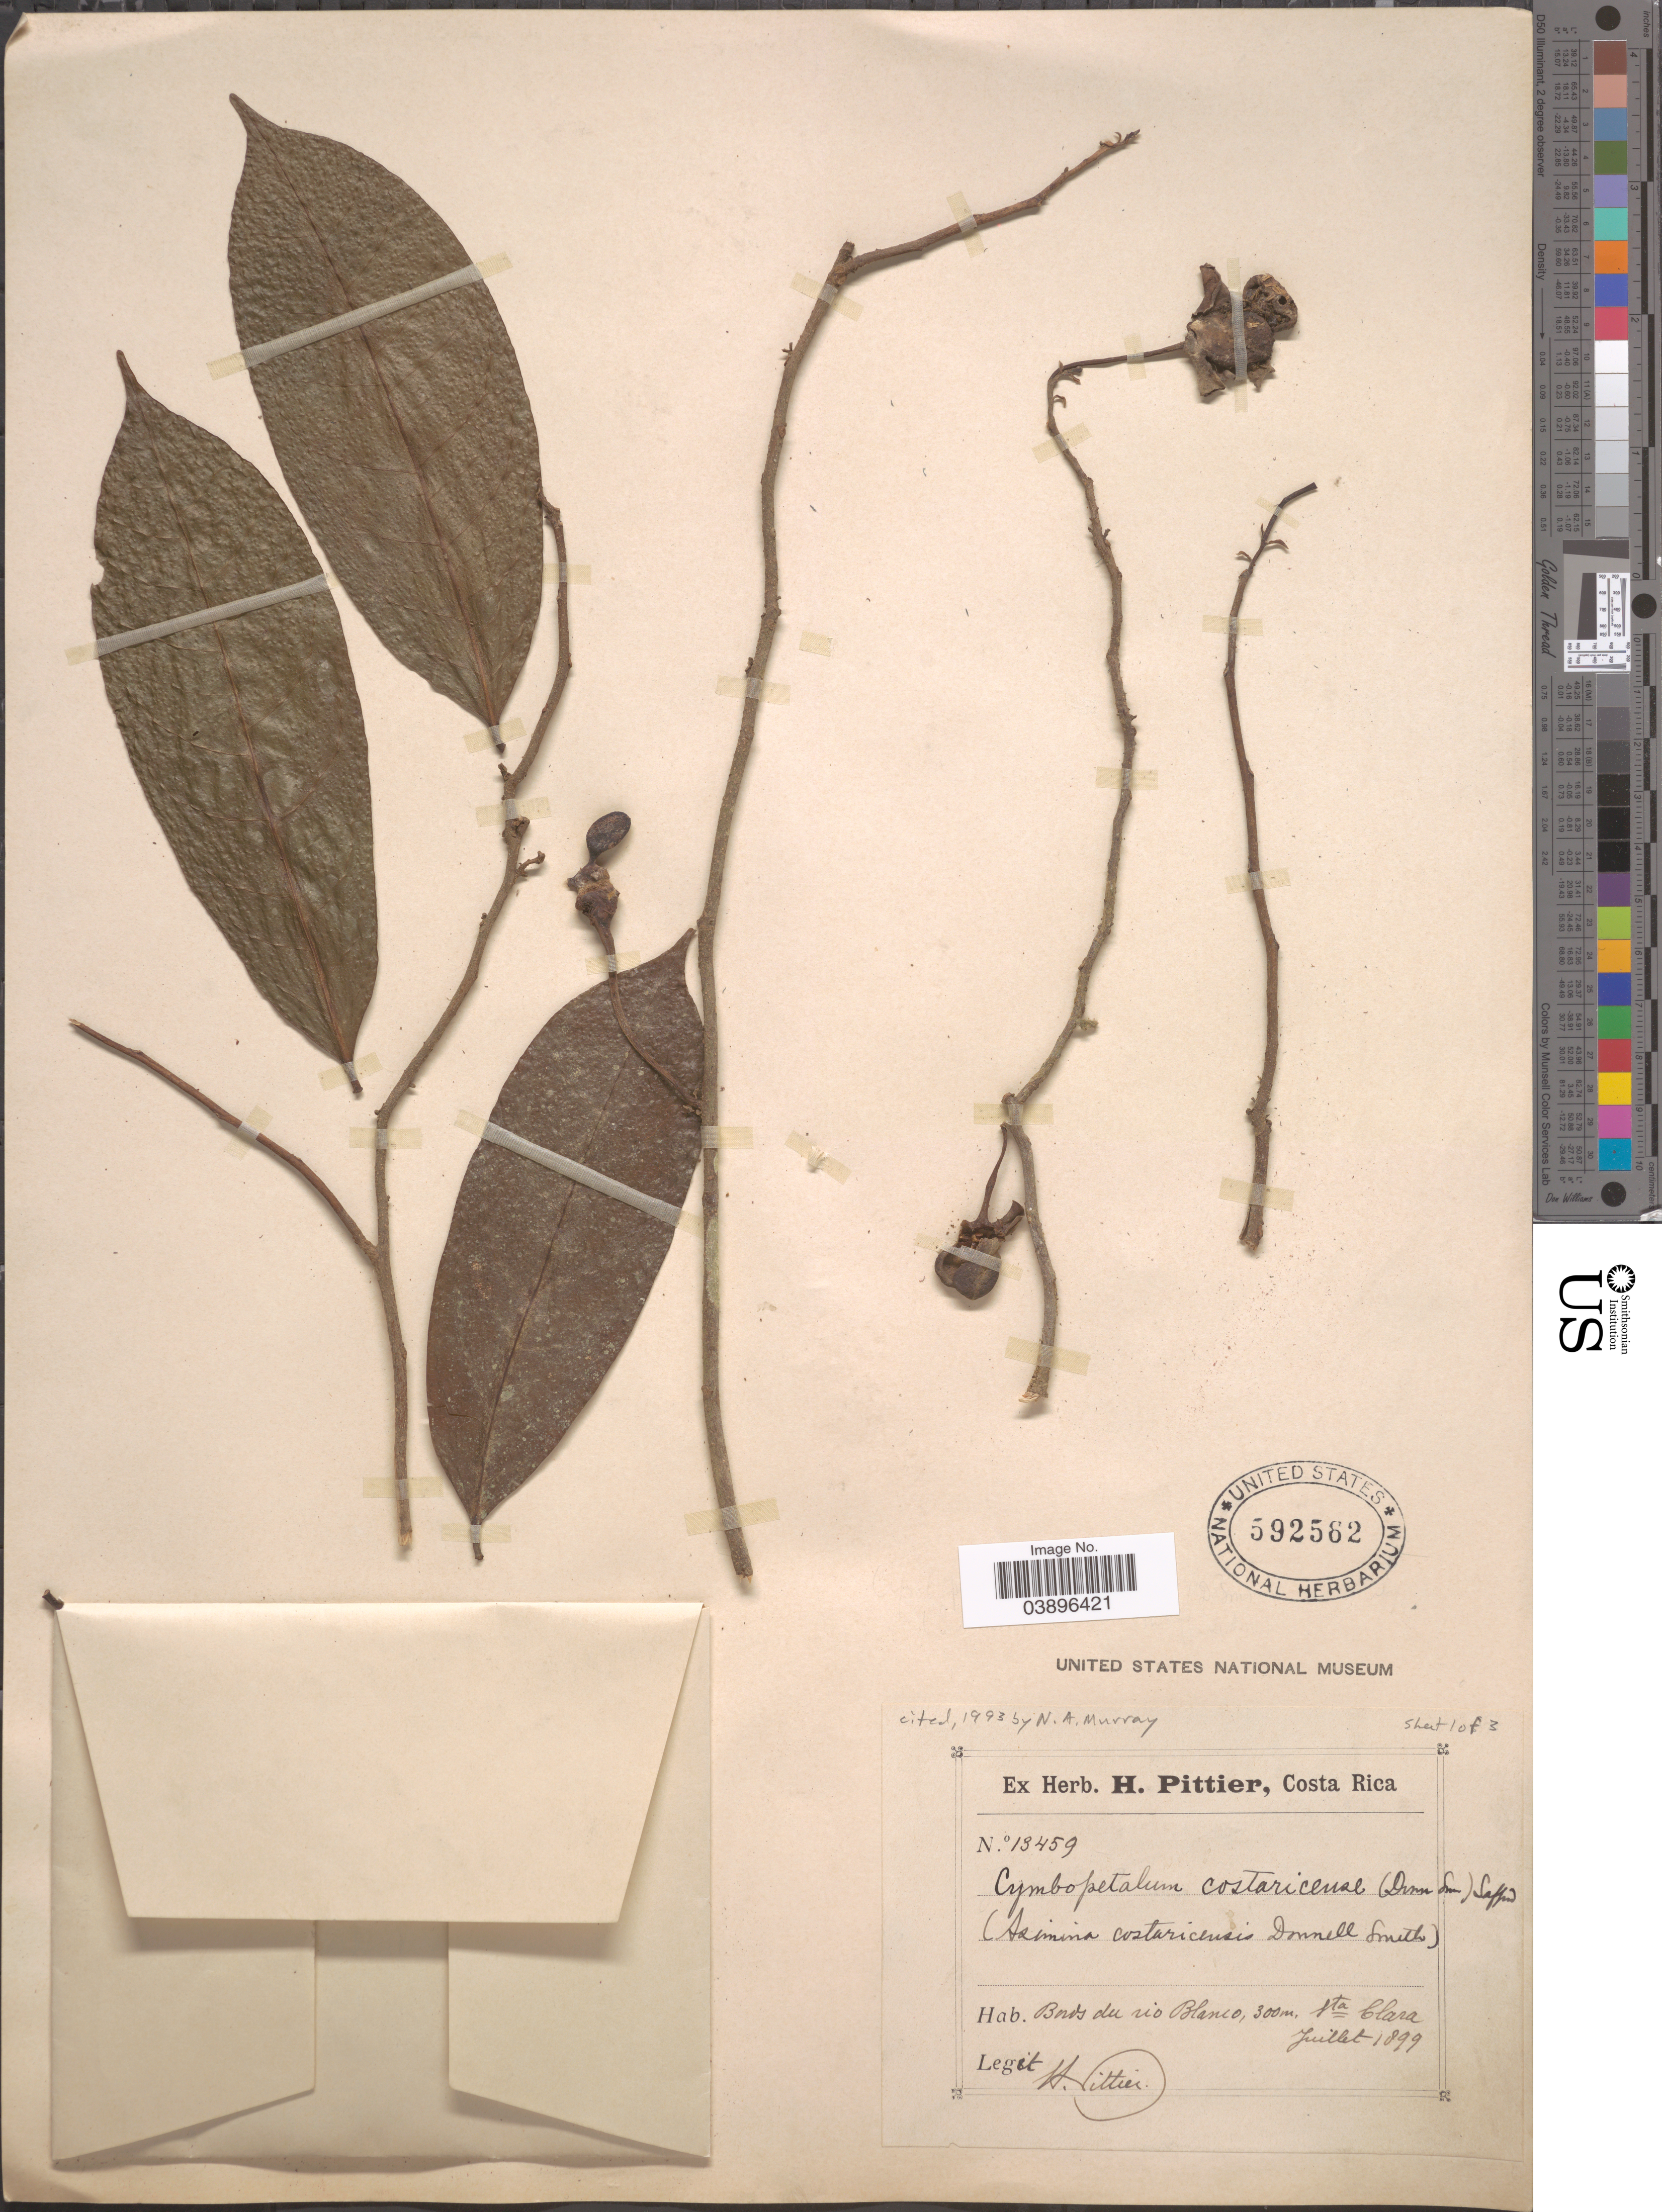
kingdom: Plantae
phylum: Tracheophyta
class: Magnoliopsida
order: Magnoliales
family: Annonaceae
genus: Cymbopetalum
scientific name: Cymbopetalum costaricense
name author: (Donn. Sm.) R.E. Fr.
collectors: A. Pittier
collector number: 13459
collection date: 1899-07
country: Costa Rica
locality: Bords du rio Blanco, Sta. Clara.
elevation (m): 300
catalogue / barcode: US 592562